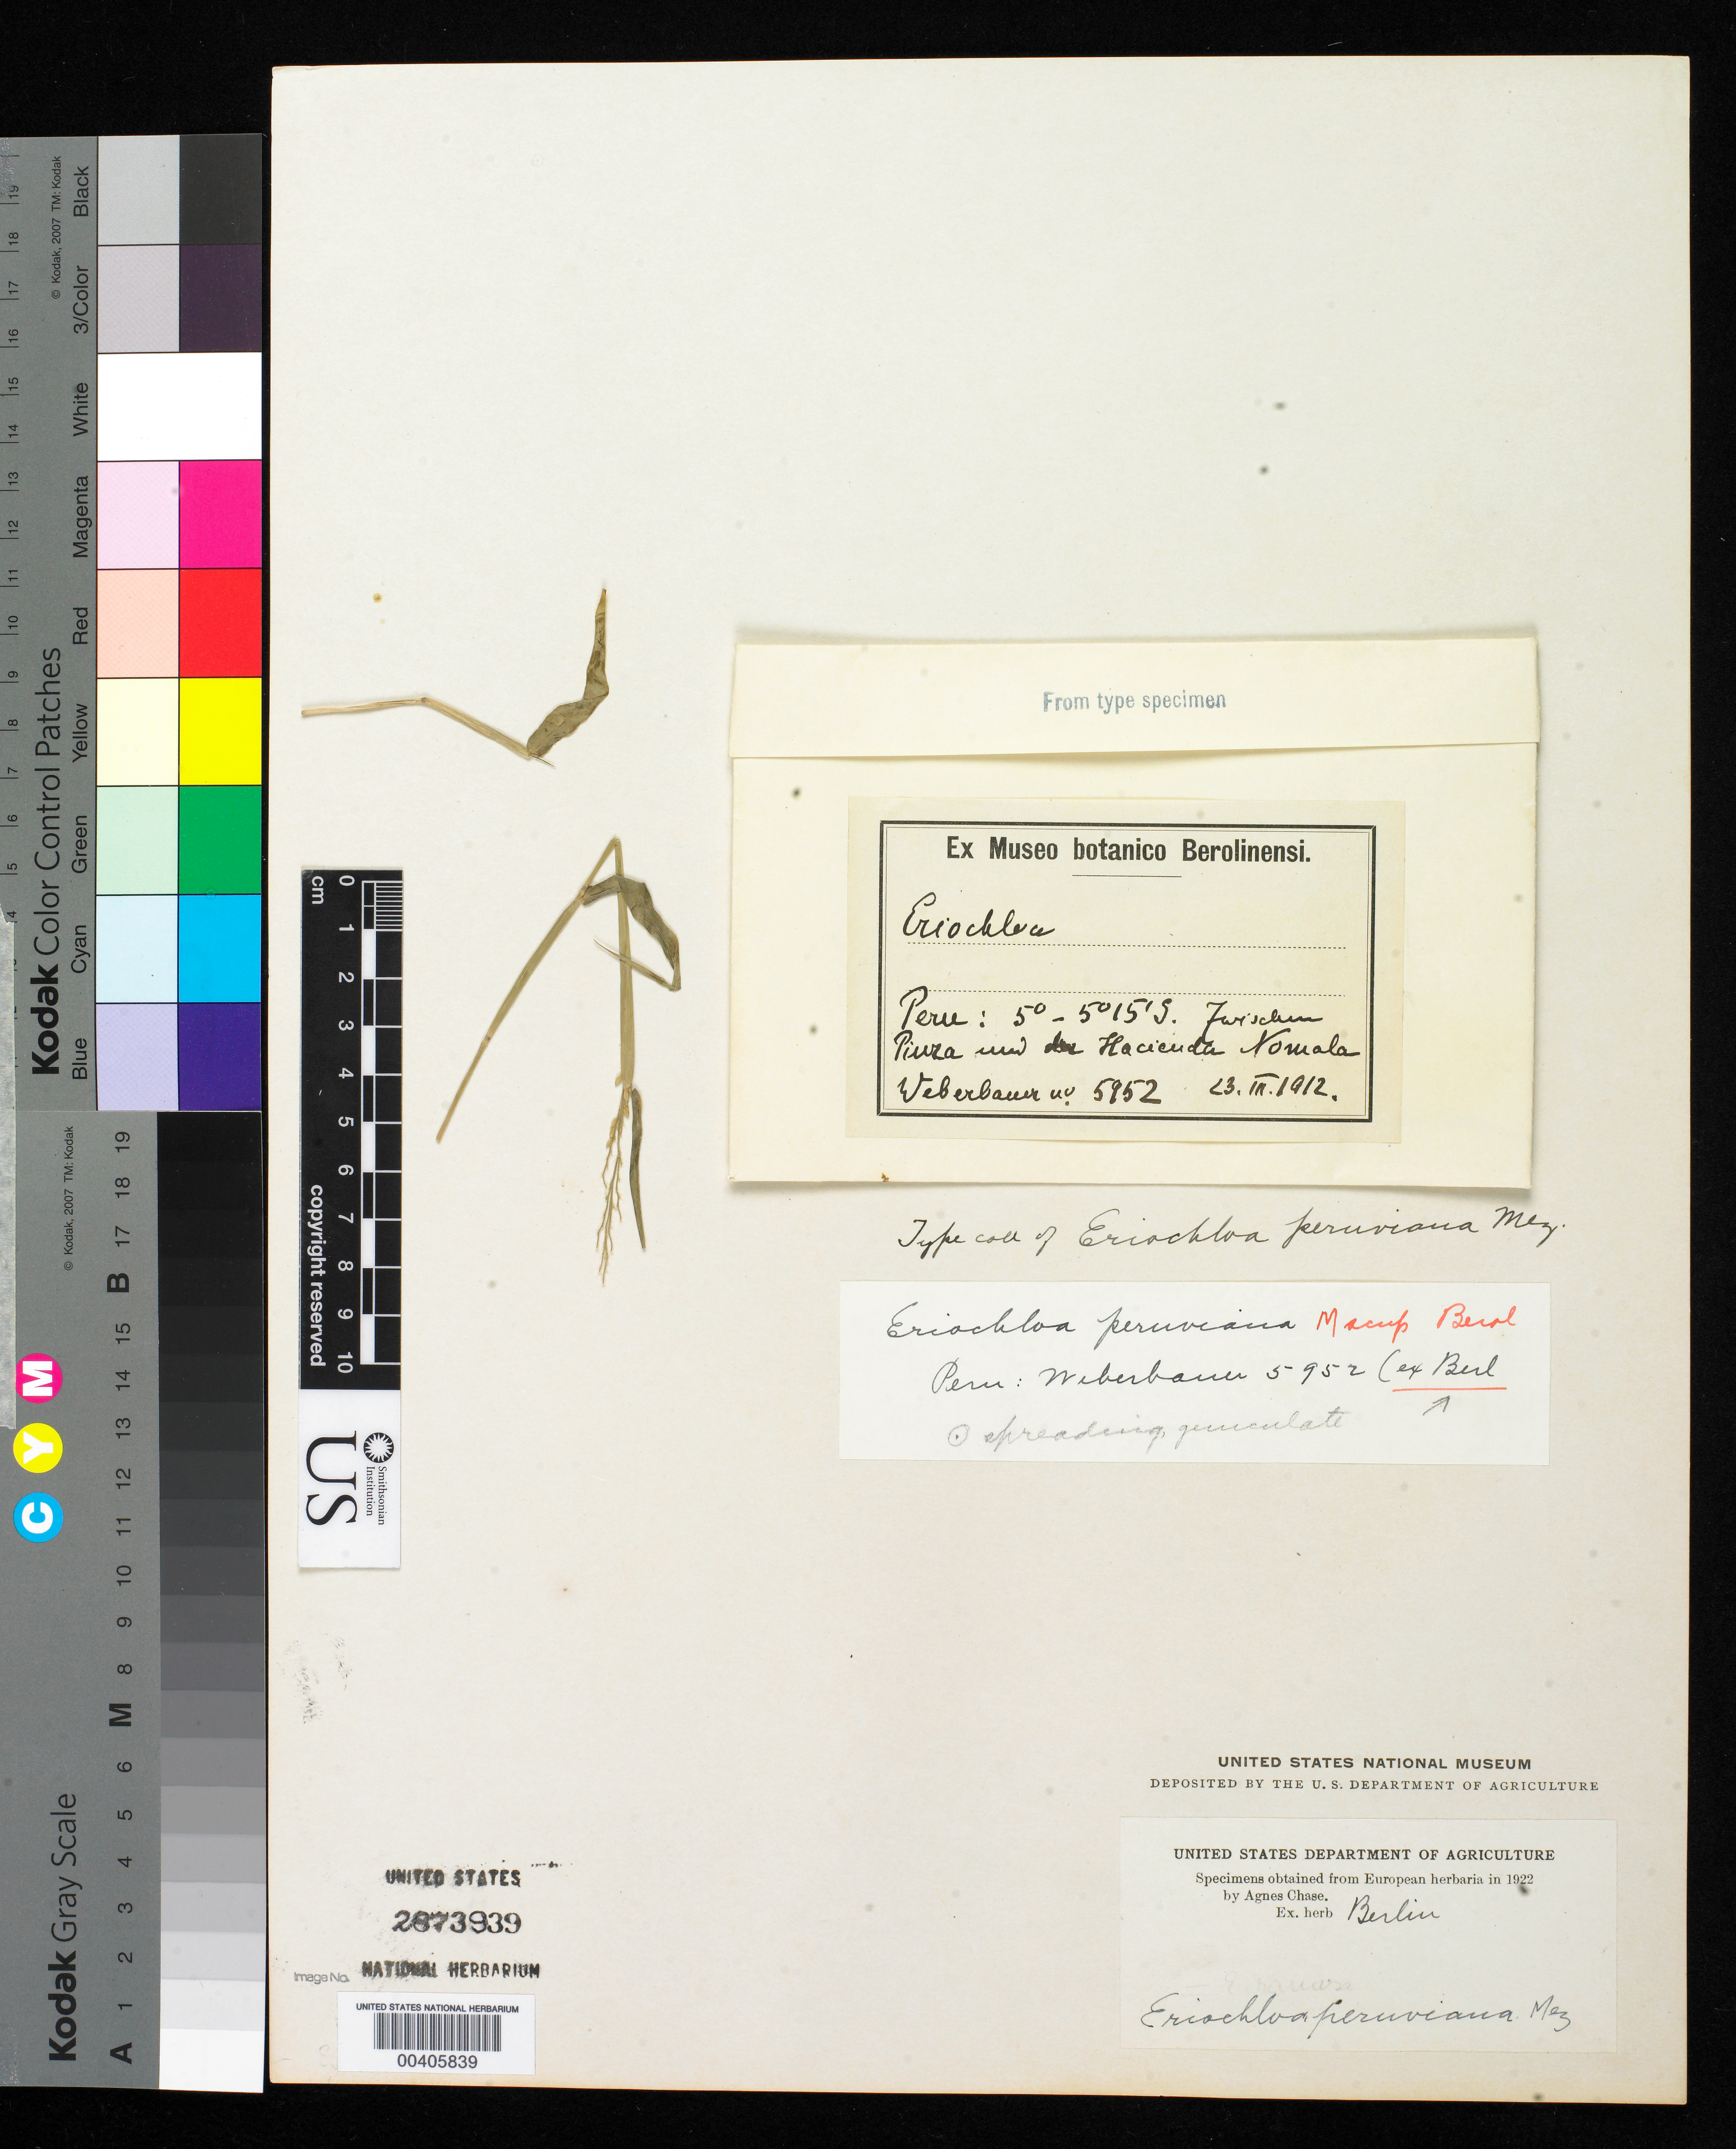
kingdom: Plantae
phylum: Tracheophyta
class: Liliopsida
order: Poales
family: Poaceae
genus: Eriochloa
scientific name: Eriochloa peruviana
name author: Mez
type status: Type Fragment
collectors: A. Weberbauer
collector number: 5952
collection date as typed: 23 Mar 1912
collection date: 1912-03-23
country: Peru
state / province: Piura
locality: Hacienda Xomala.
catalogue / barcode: US 2873939